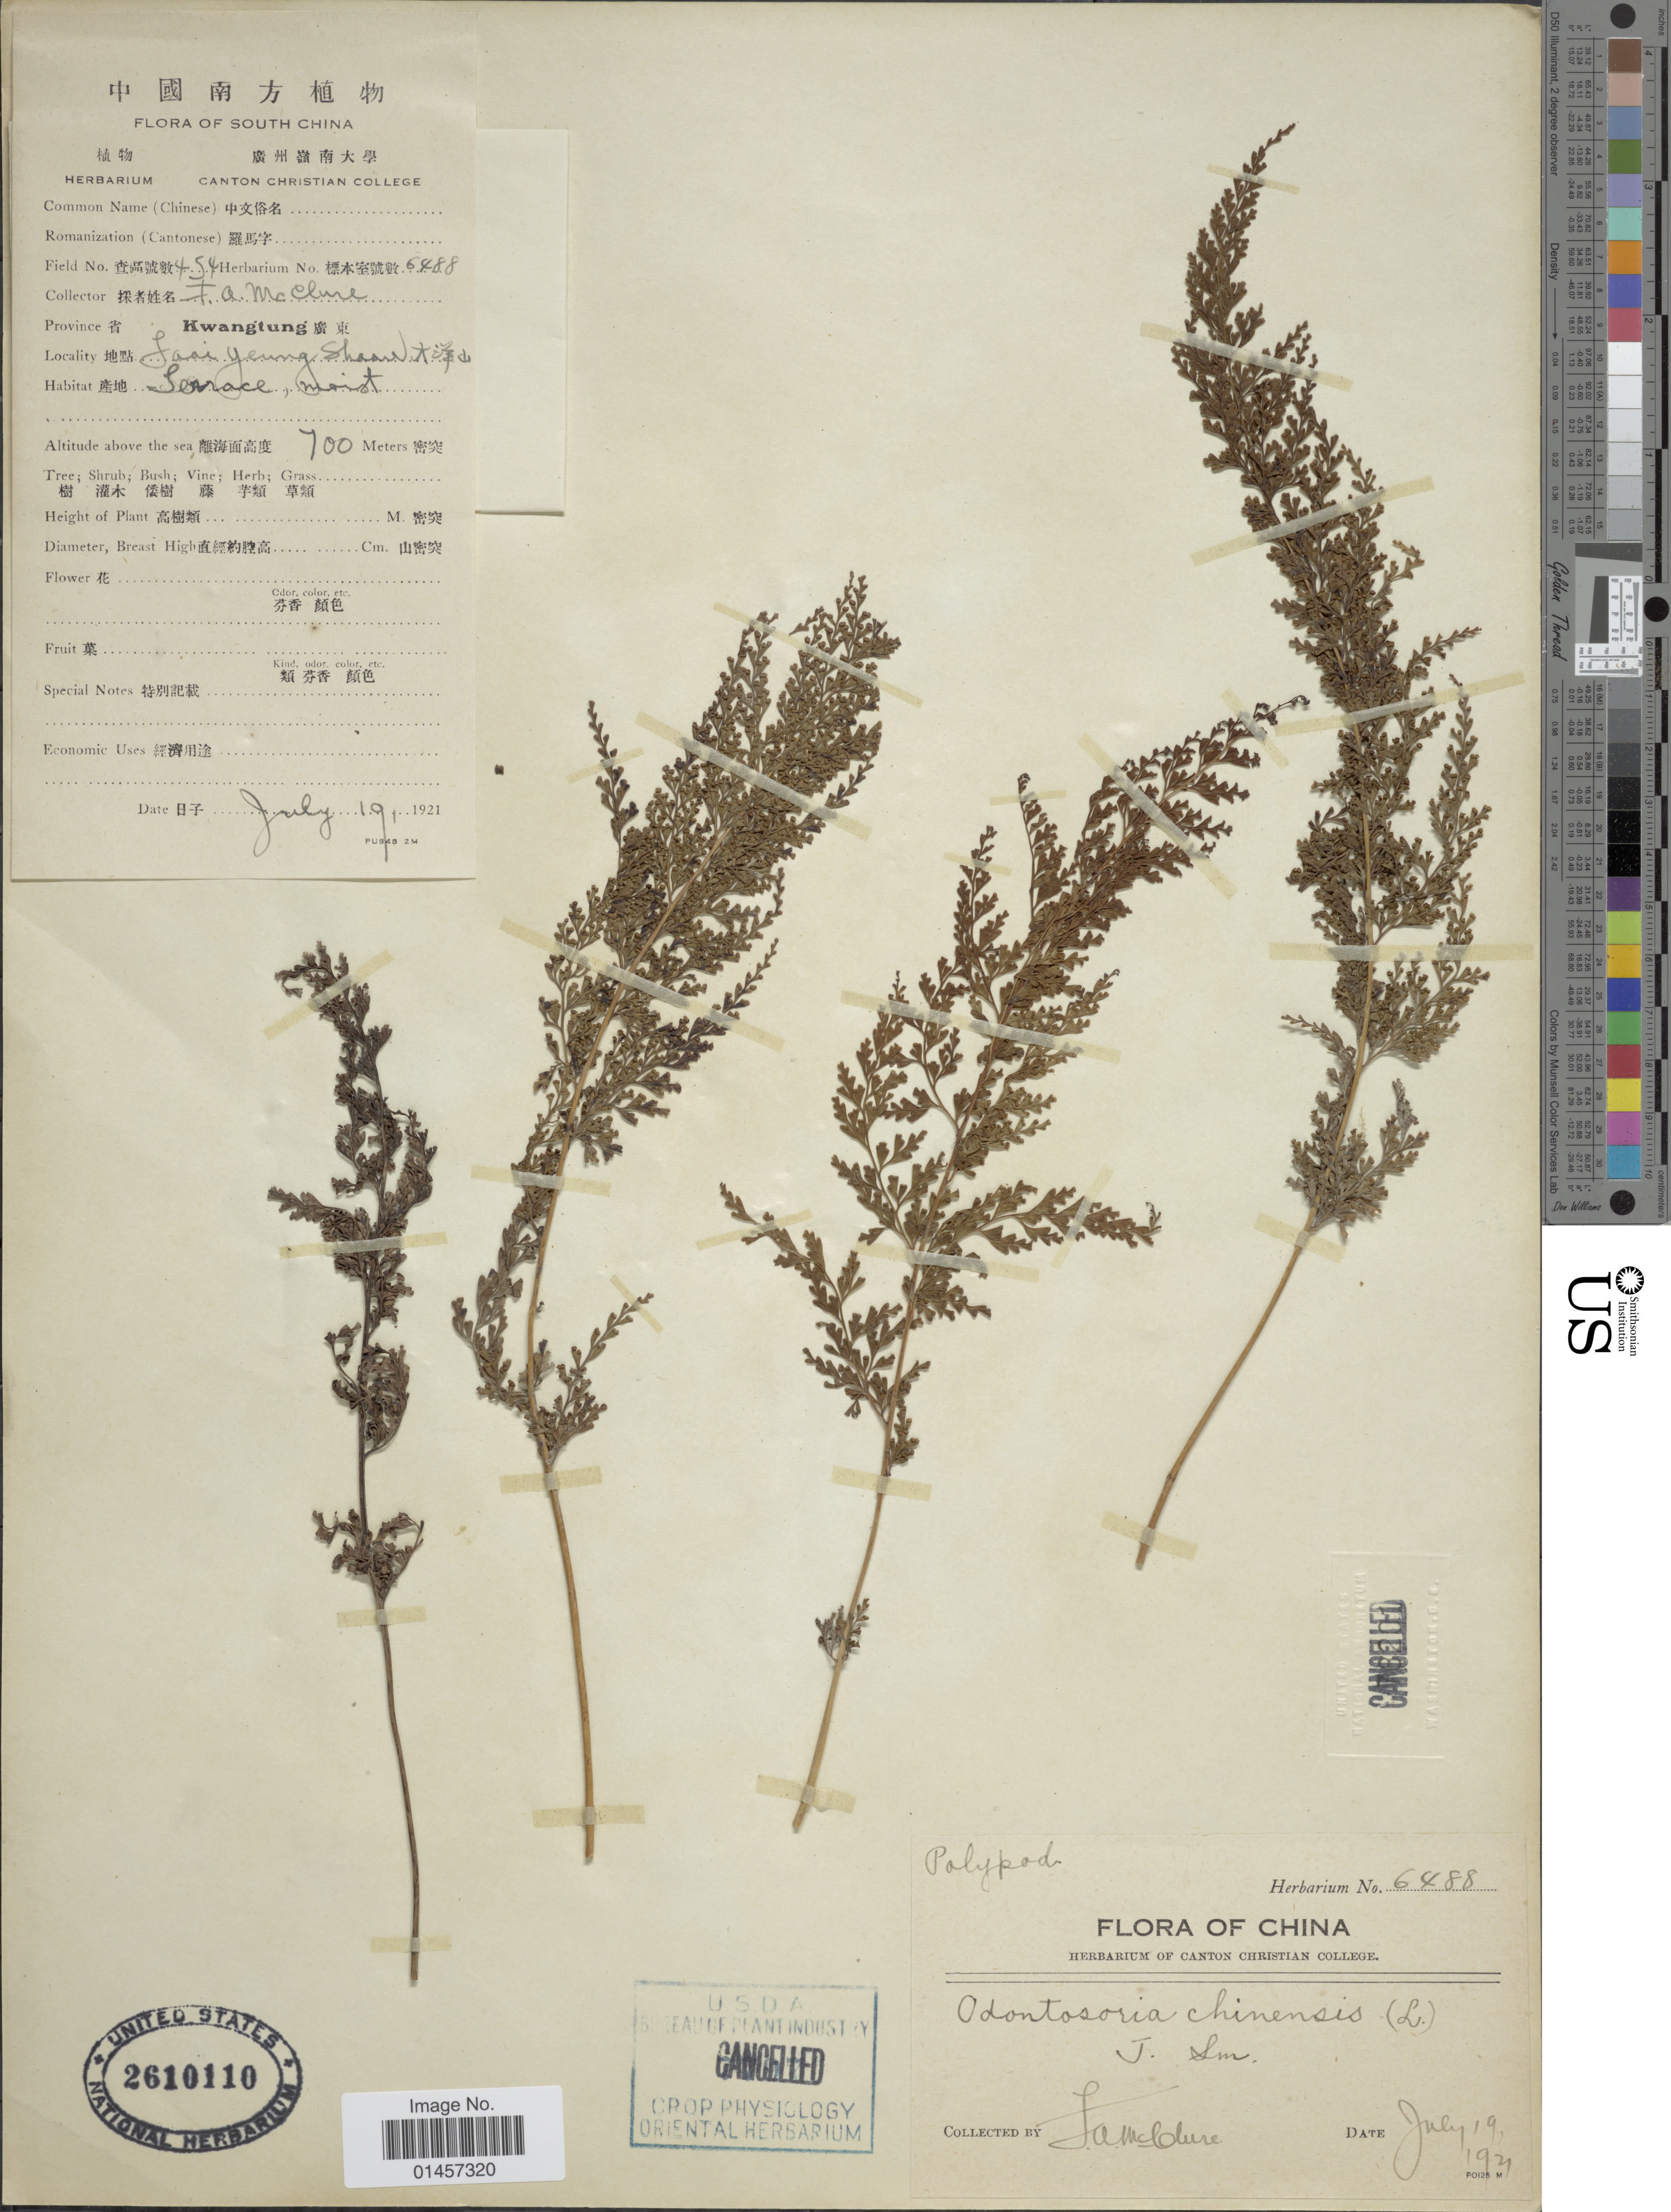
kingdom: Plantae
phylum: Tracheophyta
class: Polypodiopsida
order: Polypodiales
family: Lindsaeaceae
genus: Sphenomeris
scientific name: Sphenomeris chinensis var. chinensis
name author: (L.) Maxon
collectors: F. A. McClure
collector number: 454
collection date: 1921-07-19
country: China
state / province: Guangdong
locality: South China, Kwangtung, Jaai Yeung Shaan, Serrace, moist [interpreted]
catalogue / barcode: US 2610110